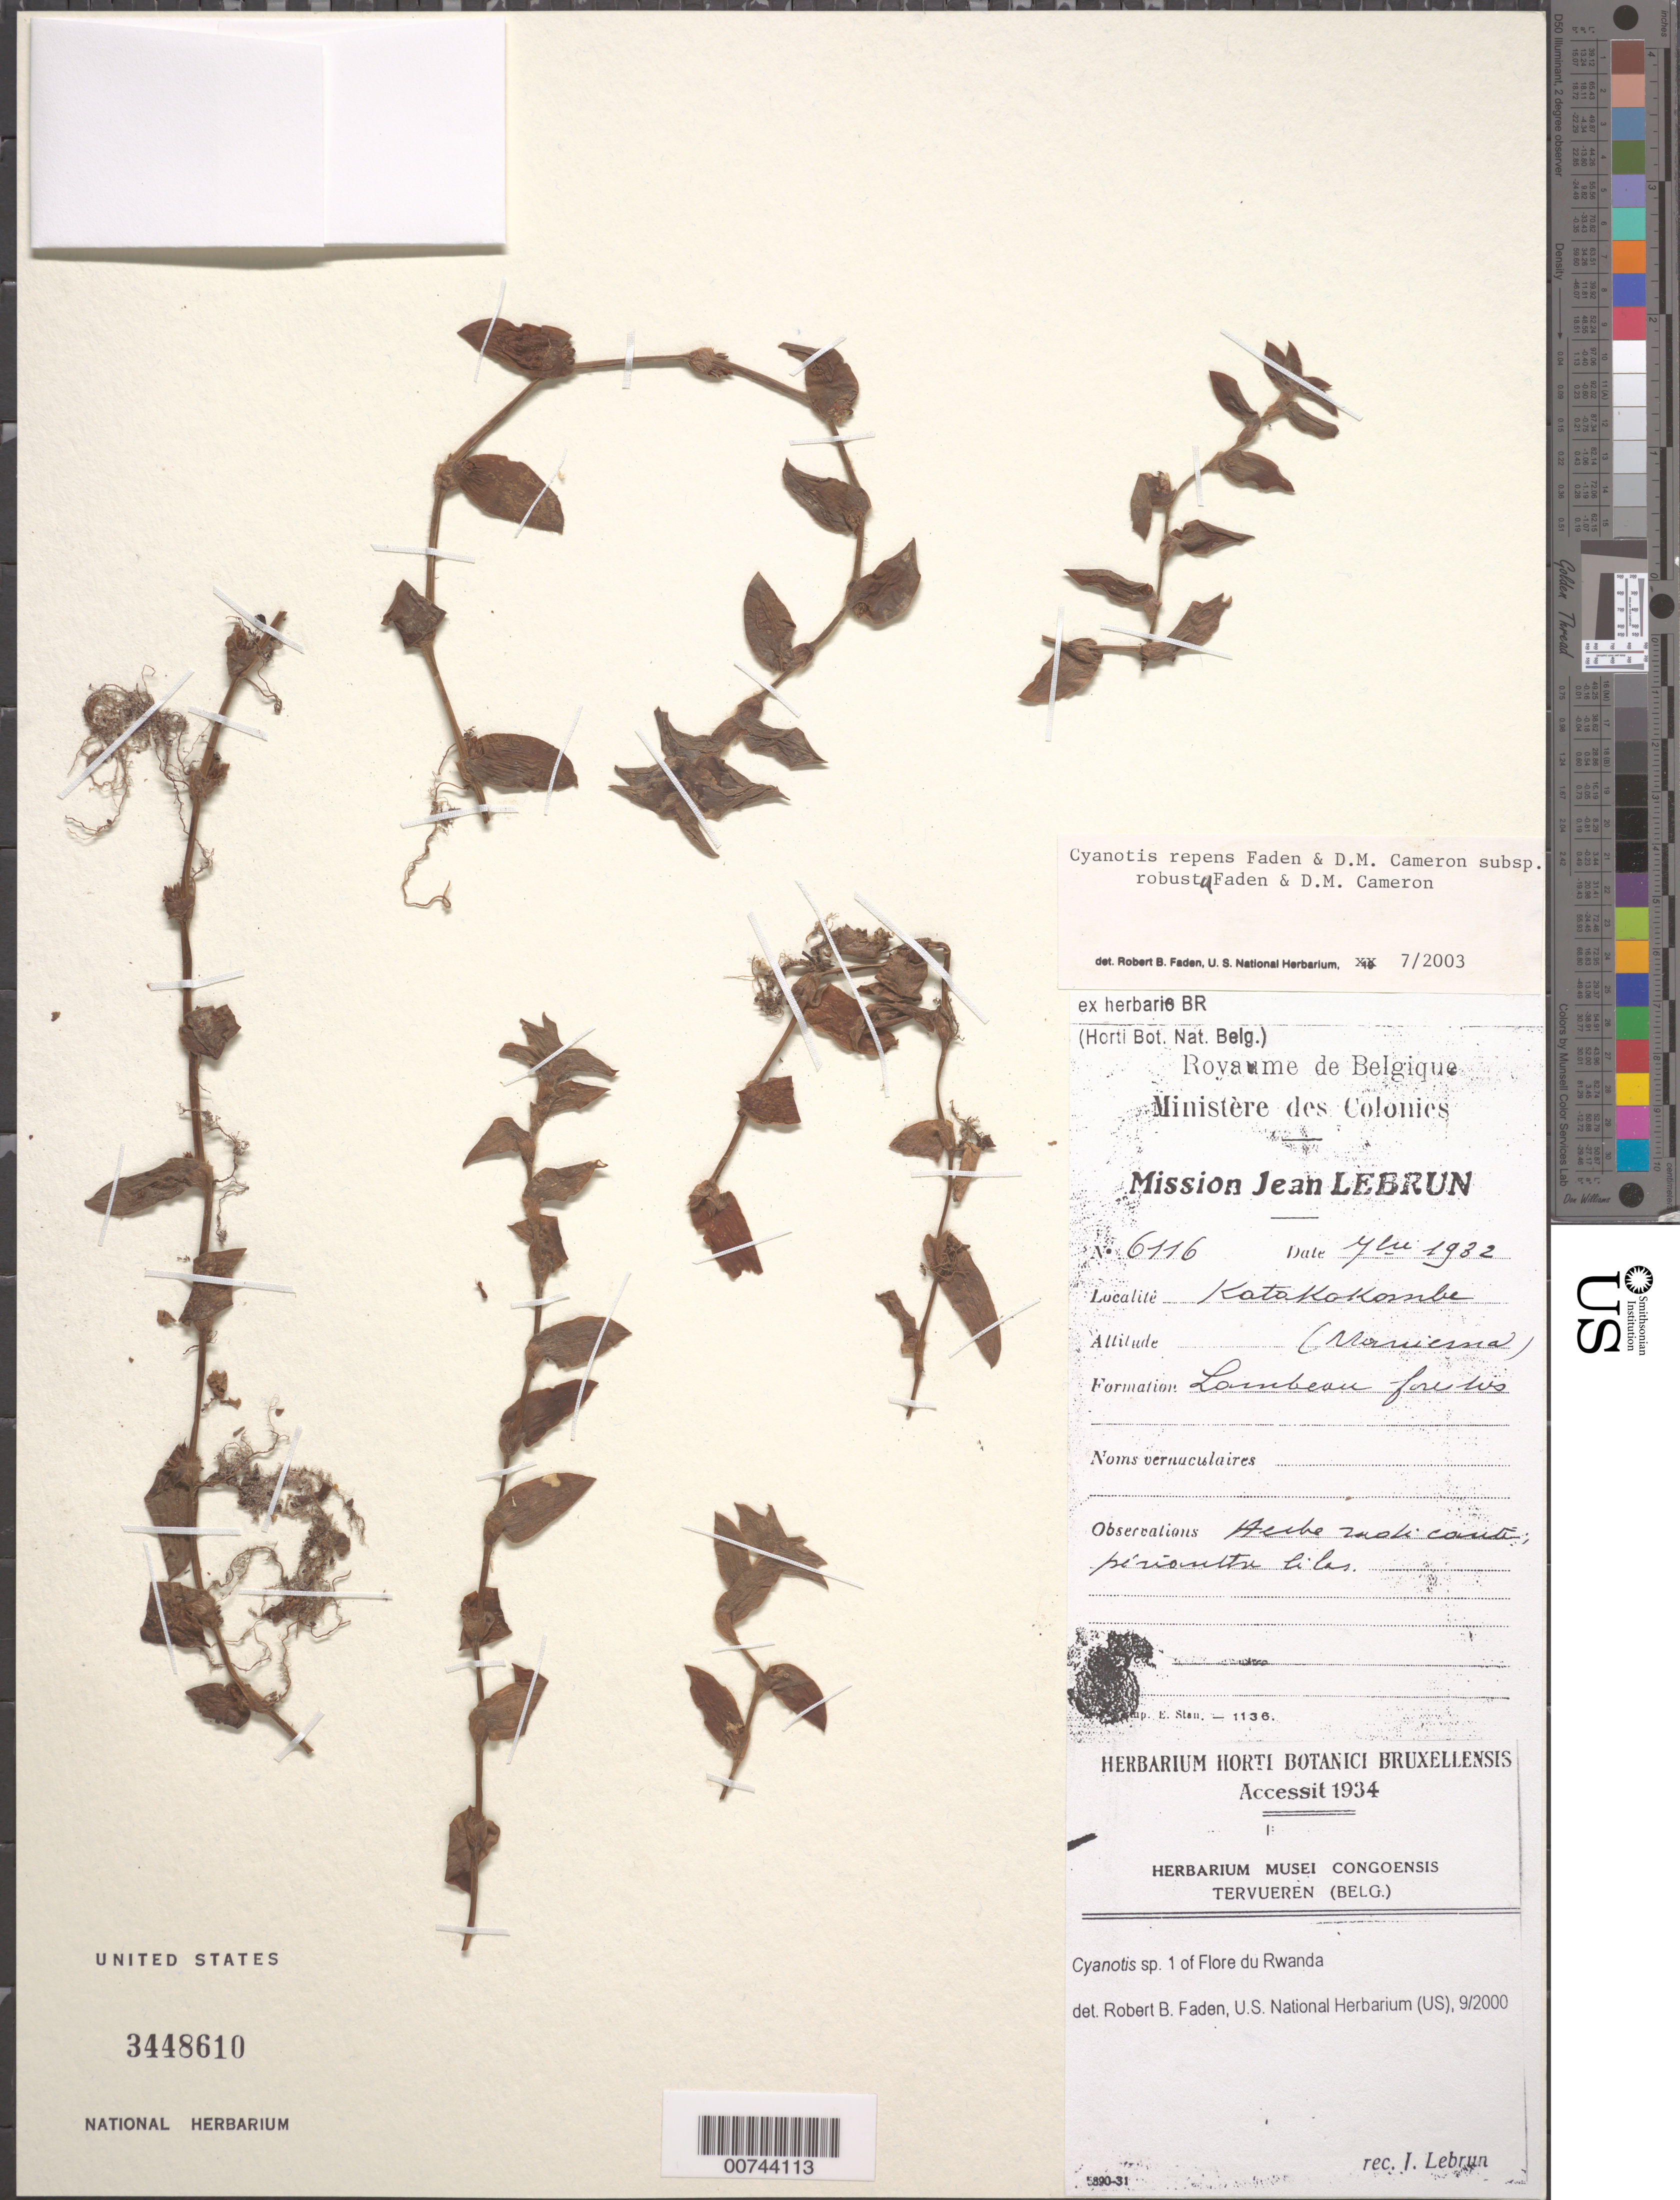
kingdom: Plantae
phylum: Tracheophyta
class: Liliopsida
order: Commelinales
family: Commelinaceae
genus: Cyanotis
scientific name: Cyanotis repens subsp. robusta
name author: Faden & D.M. Cameron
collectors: J.A. Lebrun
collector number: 6116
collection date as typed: Jun 1932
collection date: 1932-06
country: Congo, Democratic Republic of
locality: Katakokombe.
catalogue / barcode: US 3448610